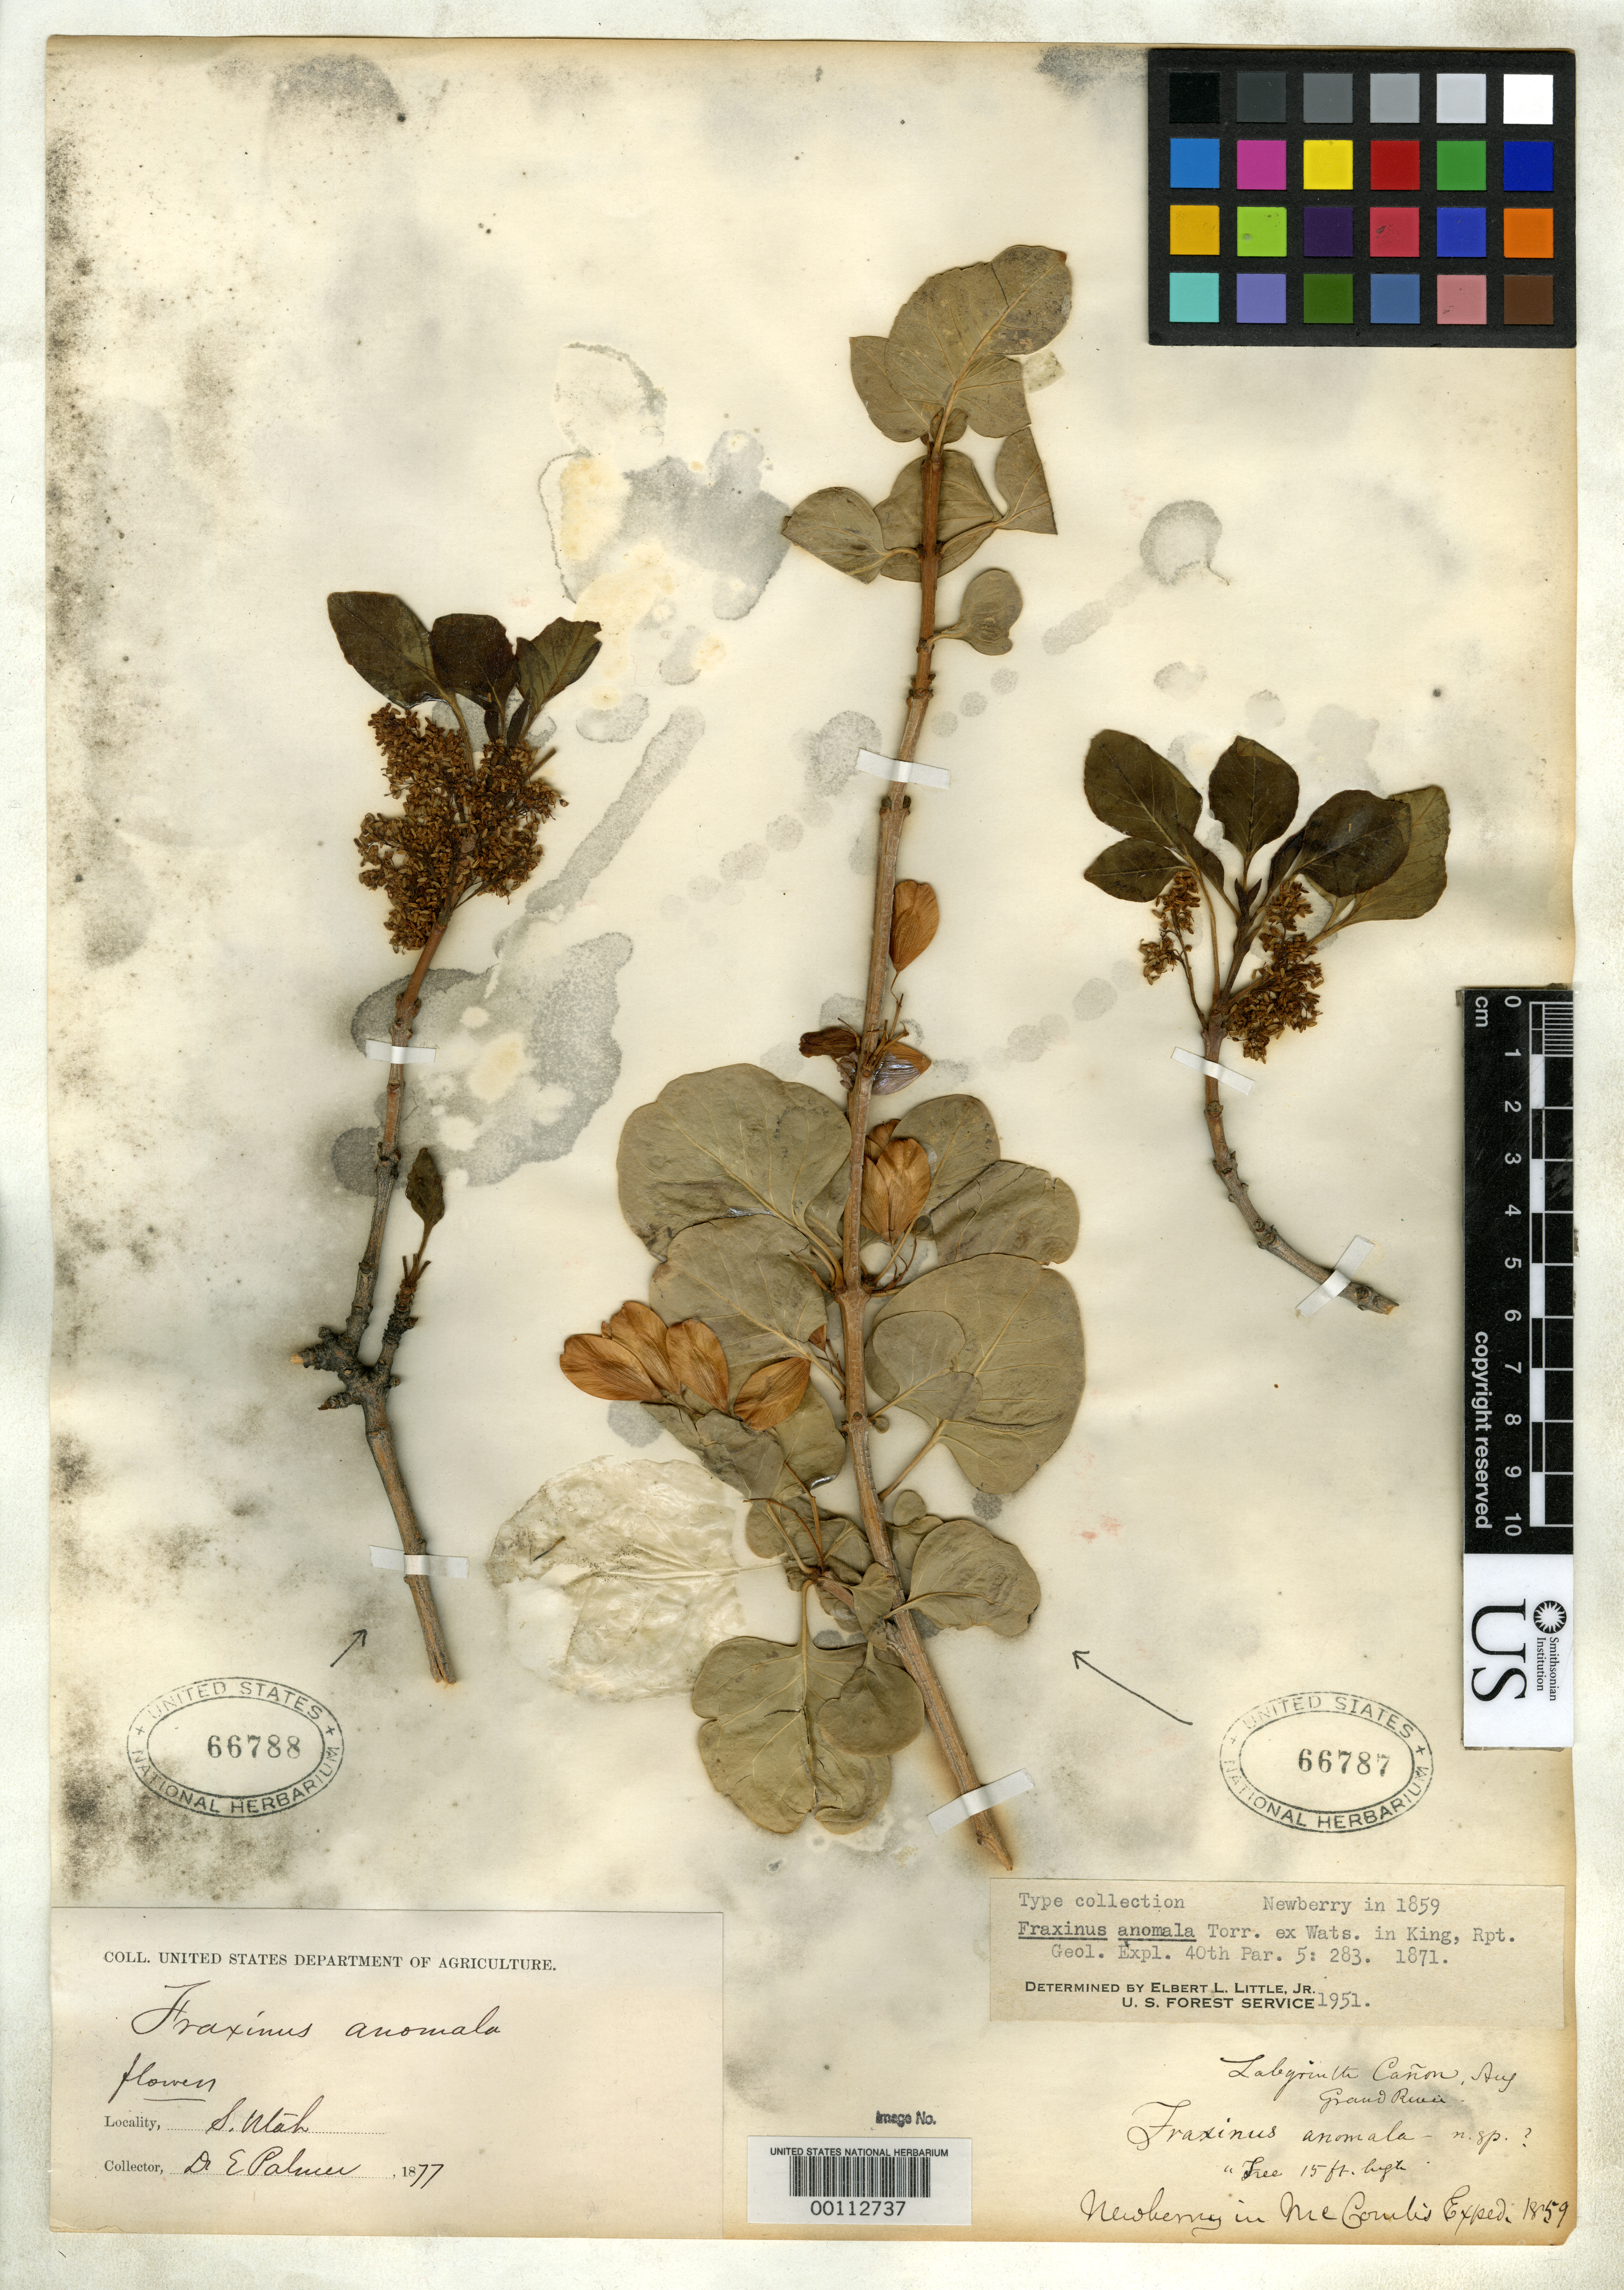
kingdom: Plantae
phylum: Tracheophyta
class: Magnoliopsida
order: Lamiales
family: Oleaceae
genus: Fraxinus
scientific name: Fraxinus anomala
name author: Torr. ex S. Watson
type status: Syntype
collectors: J. S. Newberry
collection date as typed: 1859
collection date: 1859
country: United States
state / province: Utah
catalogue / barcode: US 66787